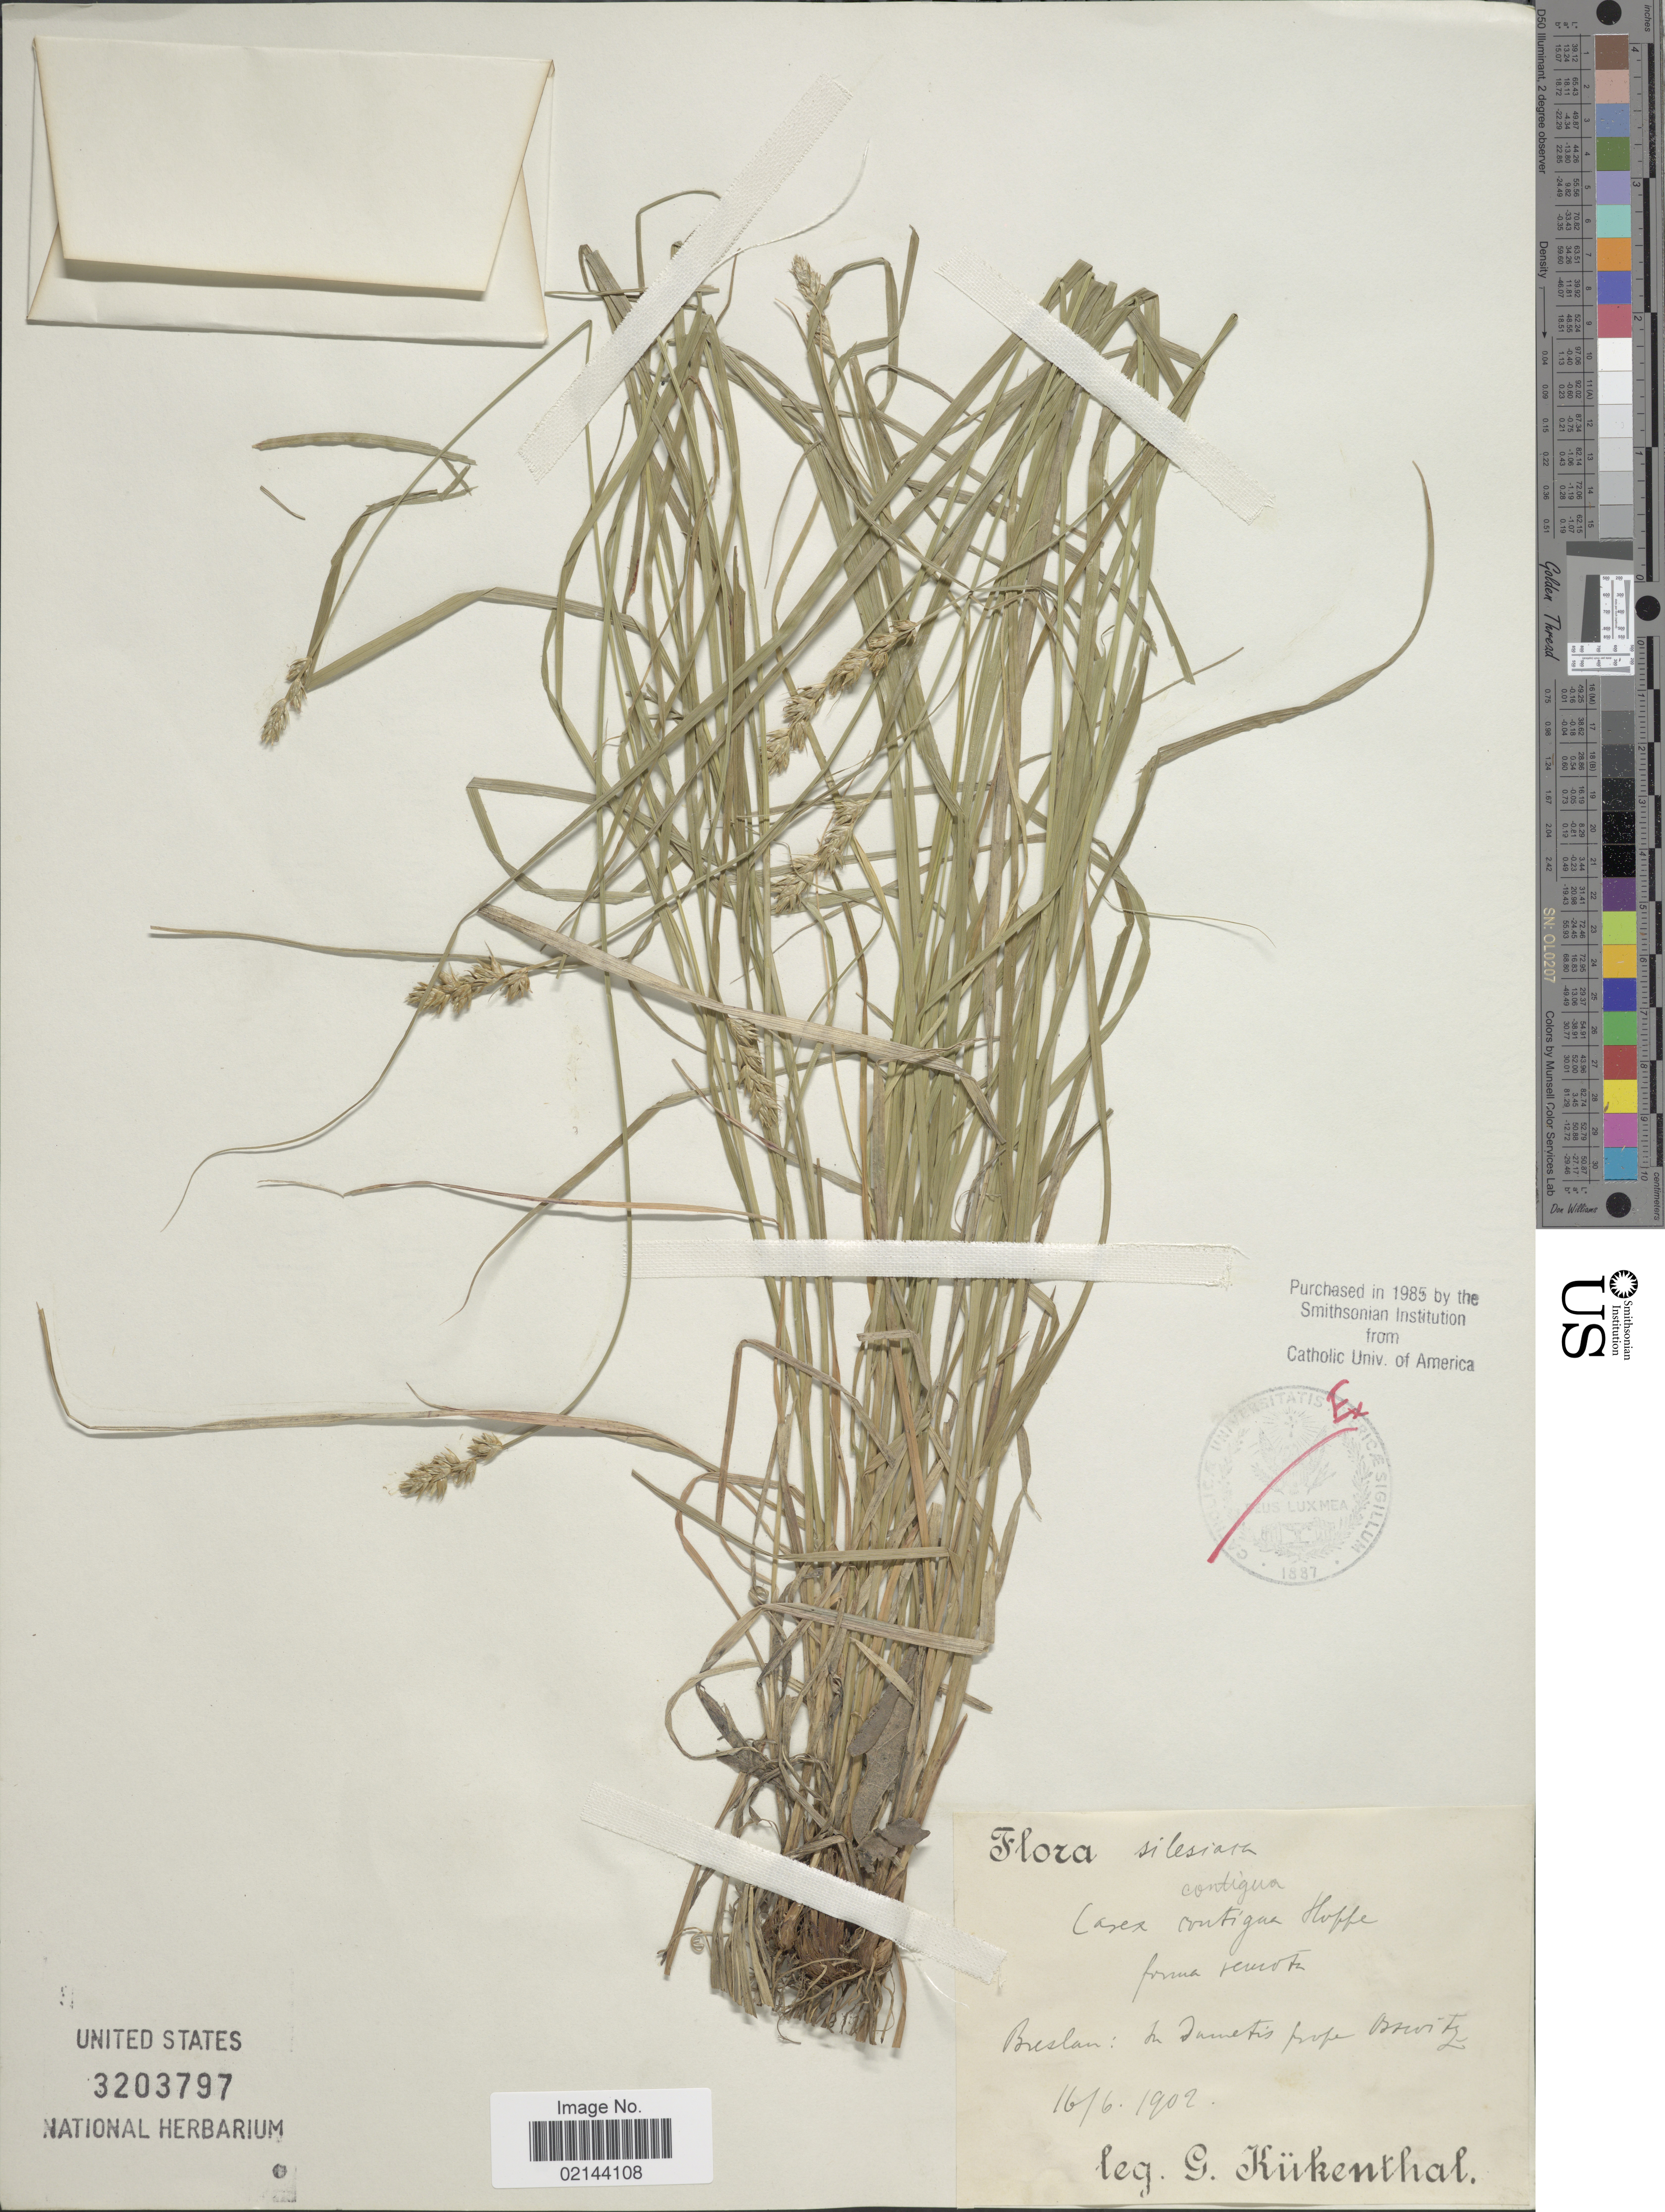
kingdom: Plantae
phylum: Tracheophyta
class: Liliopsida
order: Poales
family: Cyperaceae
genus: Carex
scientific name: Carex spicata subsp. spicata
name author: Huds.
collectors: G. Kükenthal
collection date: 1902-06-16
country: Poland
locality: Silesiath, Breslau: in Jametis prope Brevitz [interpreted]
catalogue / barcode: US 3203797